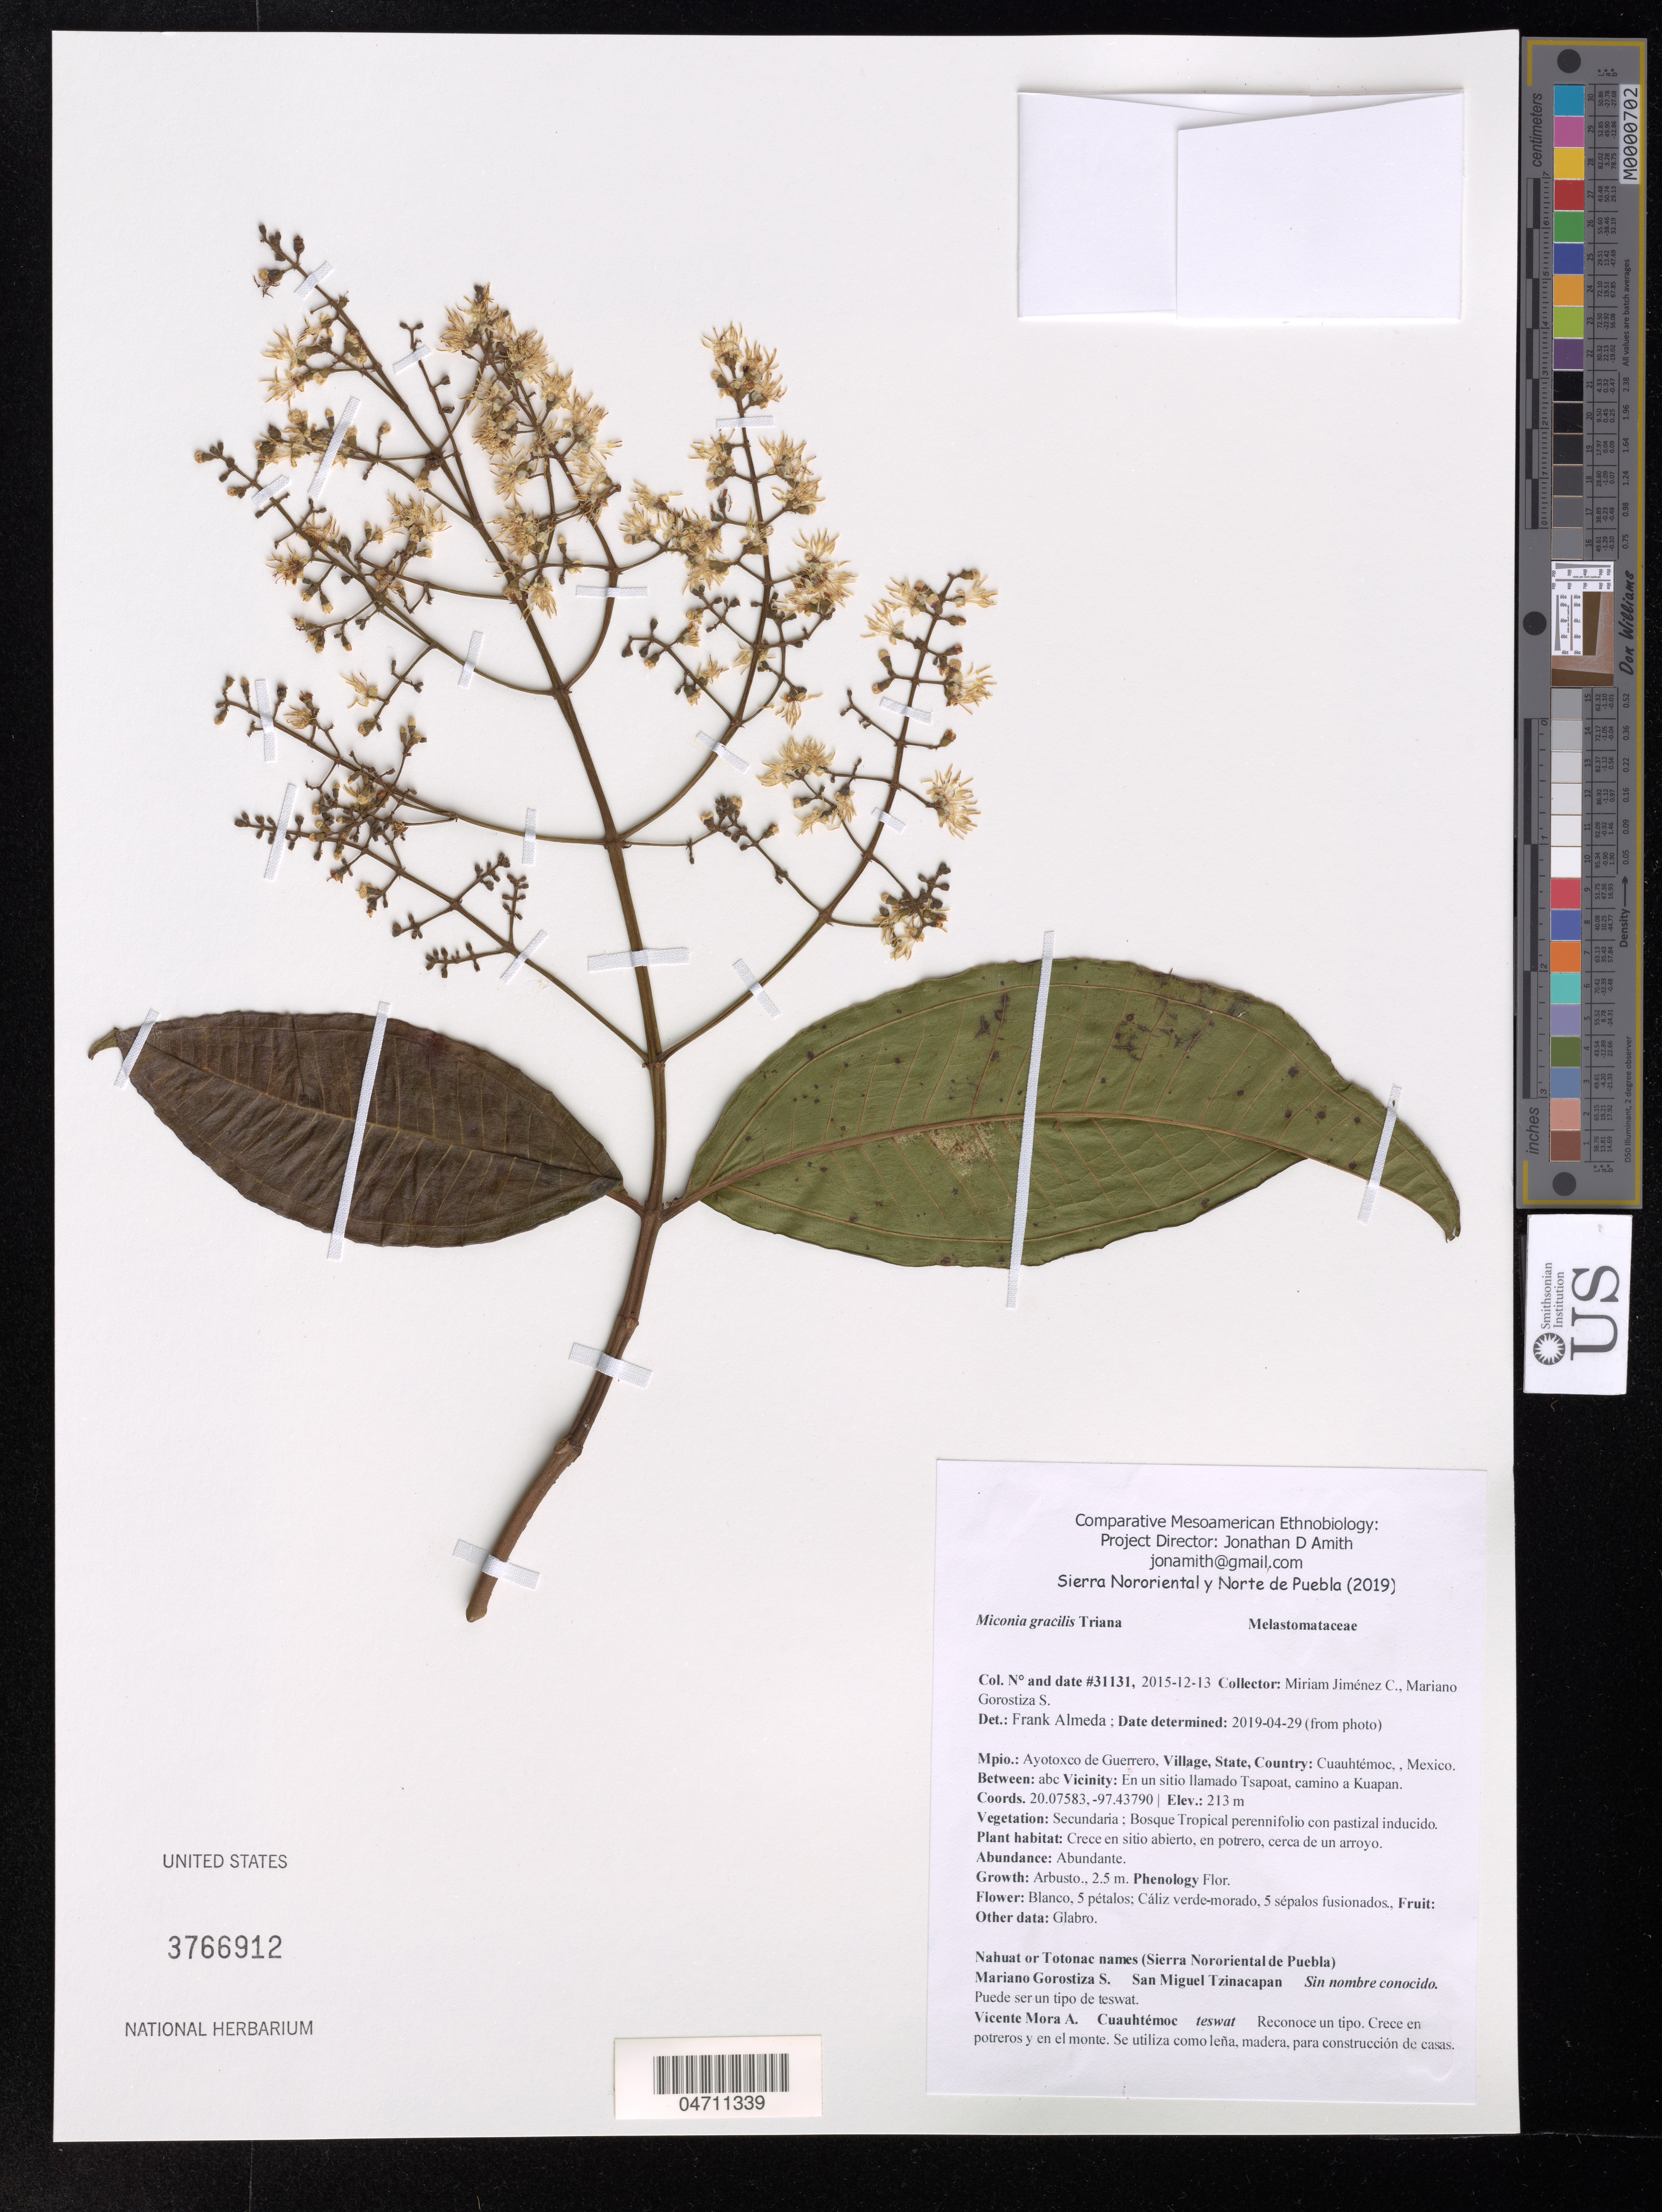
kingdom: Plantae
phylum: Tracheophyta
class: Magnoliopsida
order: Myrtales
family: Melastomataceae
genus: Miconia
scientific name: Miconia gracilis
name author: Triana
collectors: M. Jiménez Chimil & M. Salazar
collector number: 31131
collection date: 2015-12-13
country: Mexico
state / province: Guerrero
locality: Mpio.: Ayotoxco de Guerrero. Cuahtémoc. Between: abc Vicinity: En un sitio llamado Tsapoat, camino a Kuapan.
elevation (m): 213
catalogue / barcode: US 3766912